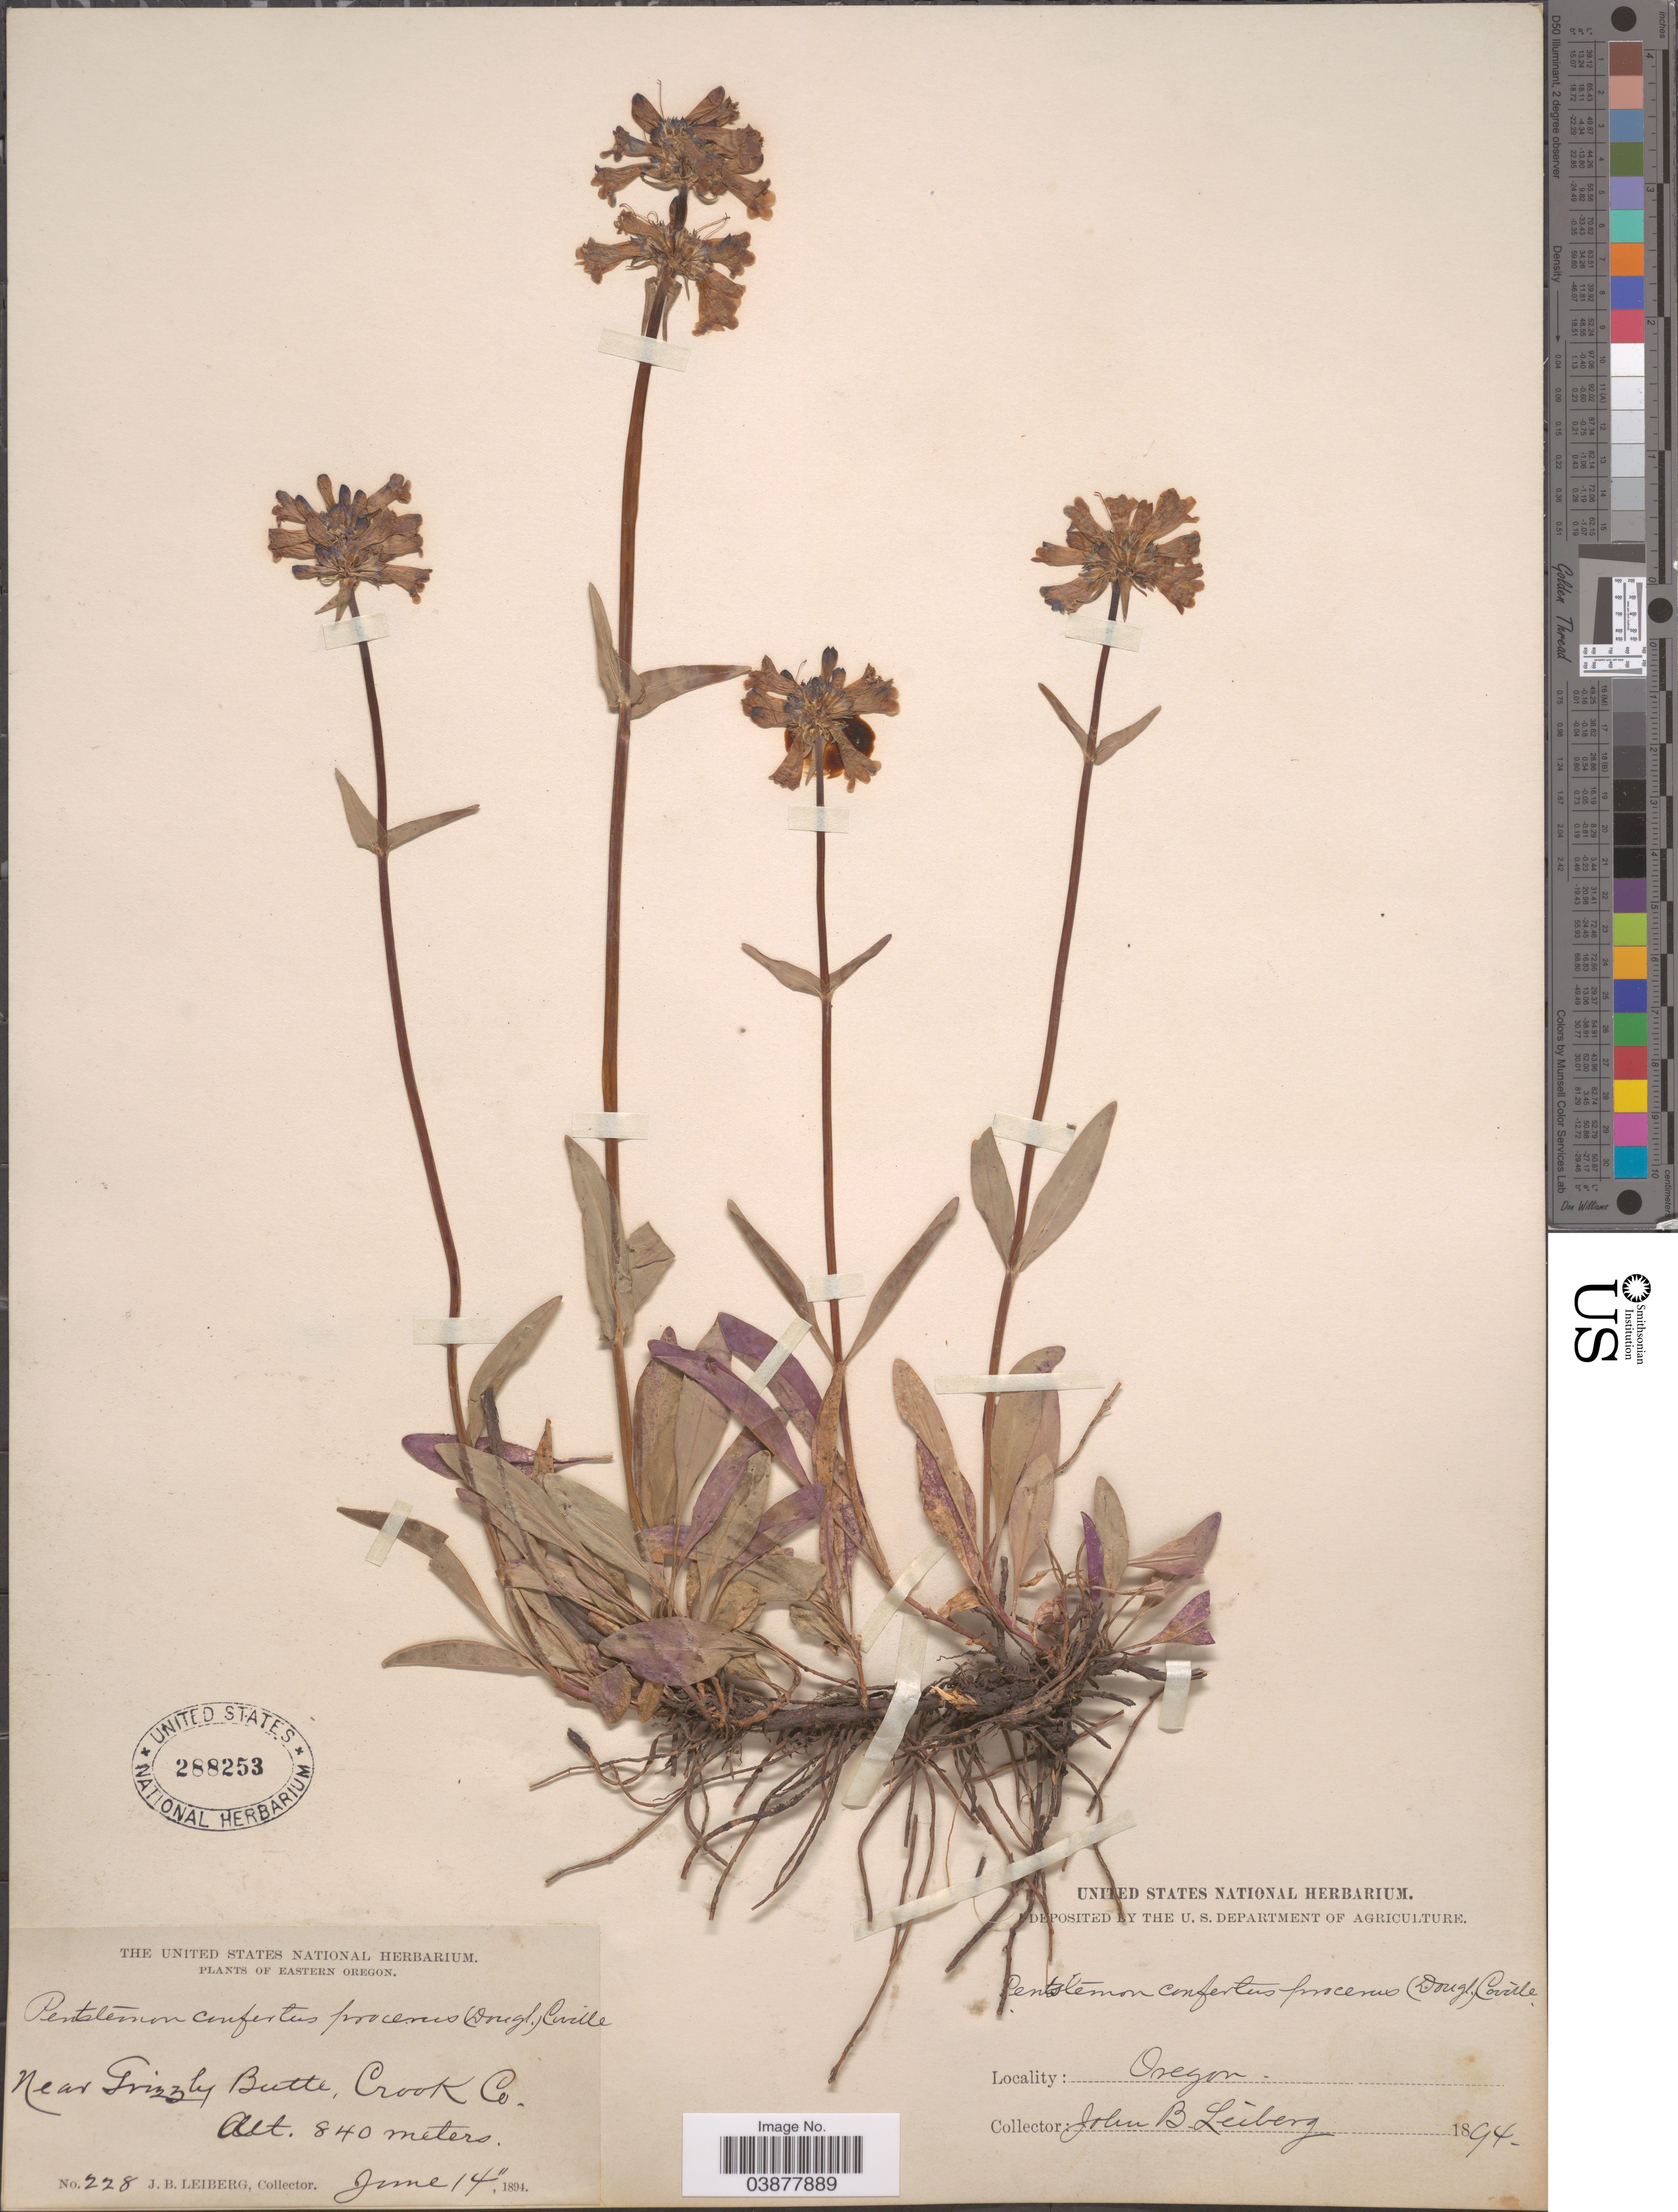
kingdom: Plantae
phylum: Tracheophyta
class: Magnoliopsida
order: Lamiales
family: Plantaginaceae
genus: Penstemon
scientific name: Penstemon rydbergii var. oreocharis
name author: (Greene) N.H. Holmgren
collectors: J. B. Leiberg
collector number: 228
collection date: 1894-06-14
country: United States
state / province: Oregon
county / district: Crook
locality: Eastern Oregon. Near Grizzly Butte, Crook Co.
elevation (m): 840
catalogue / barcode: US 288253